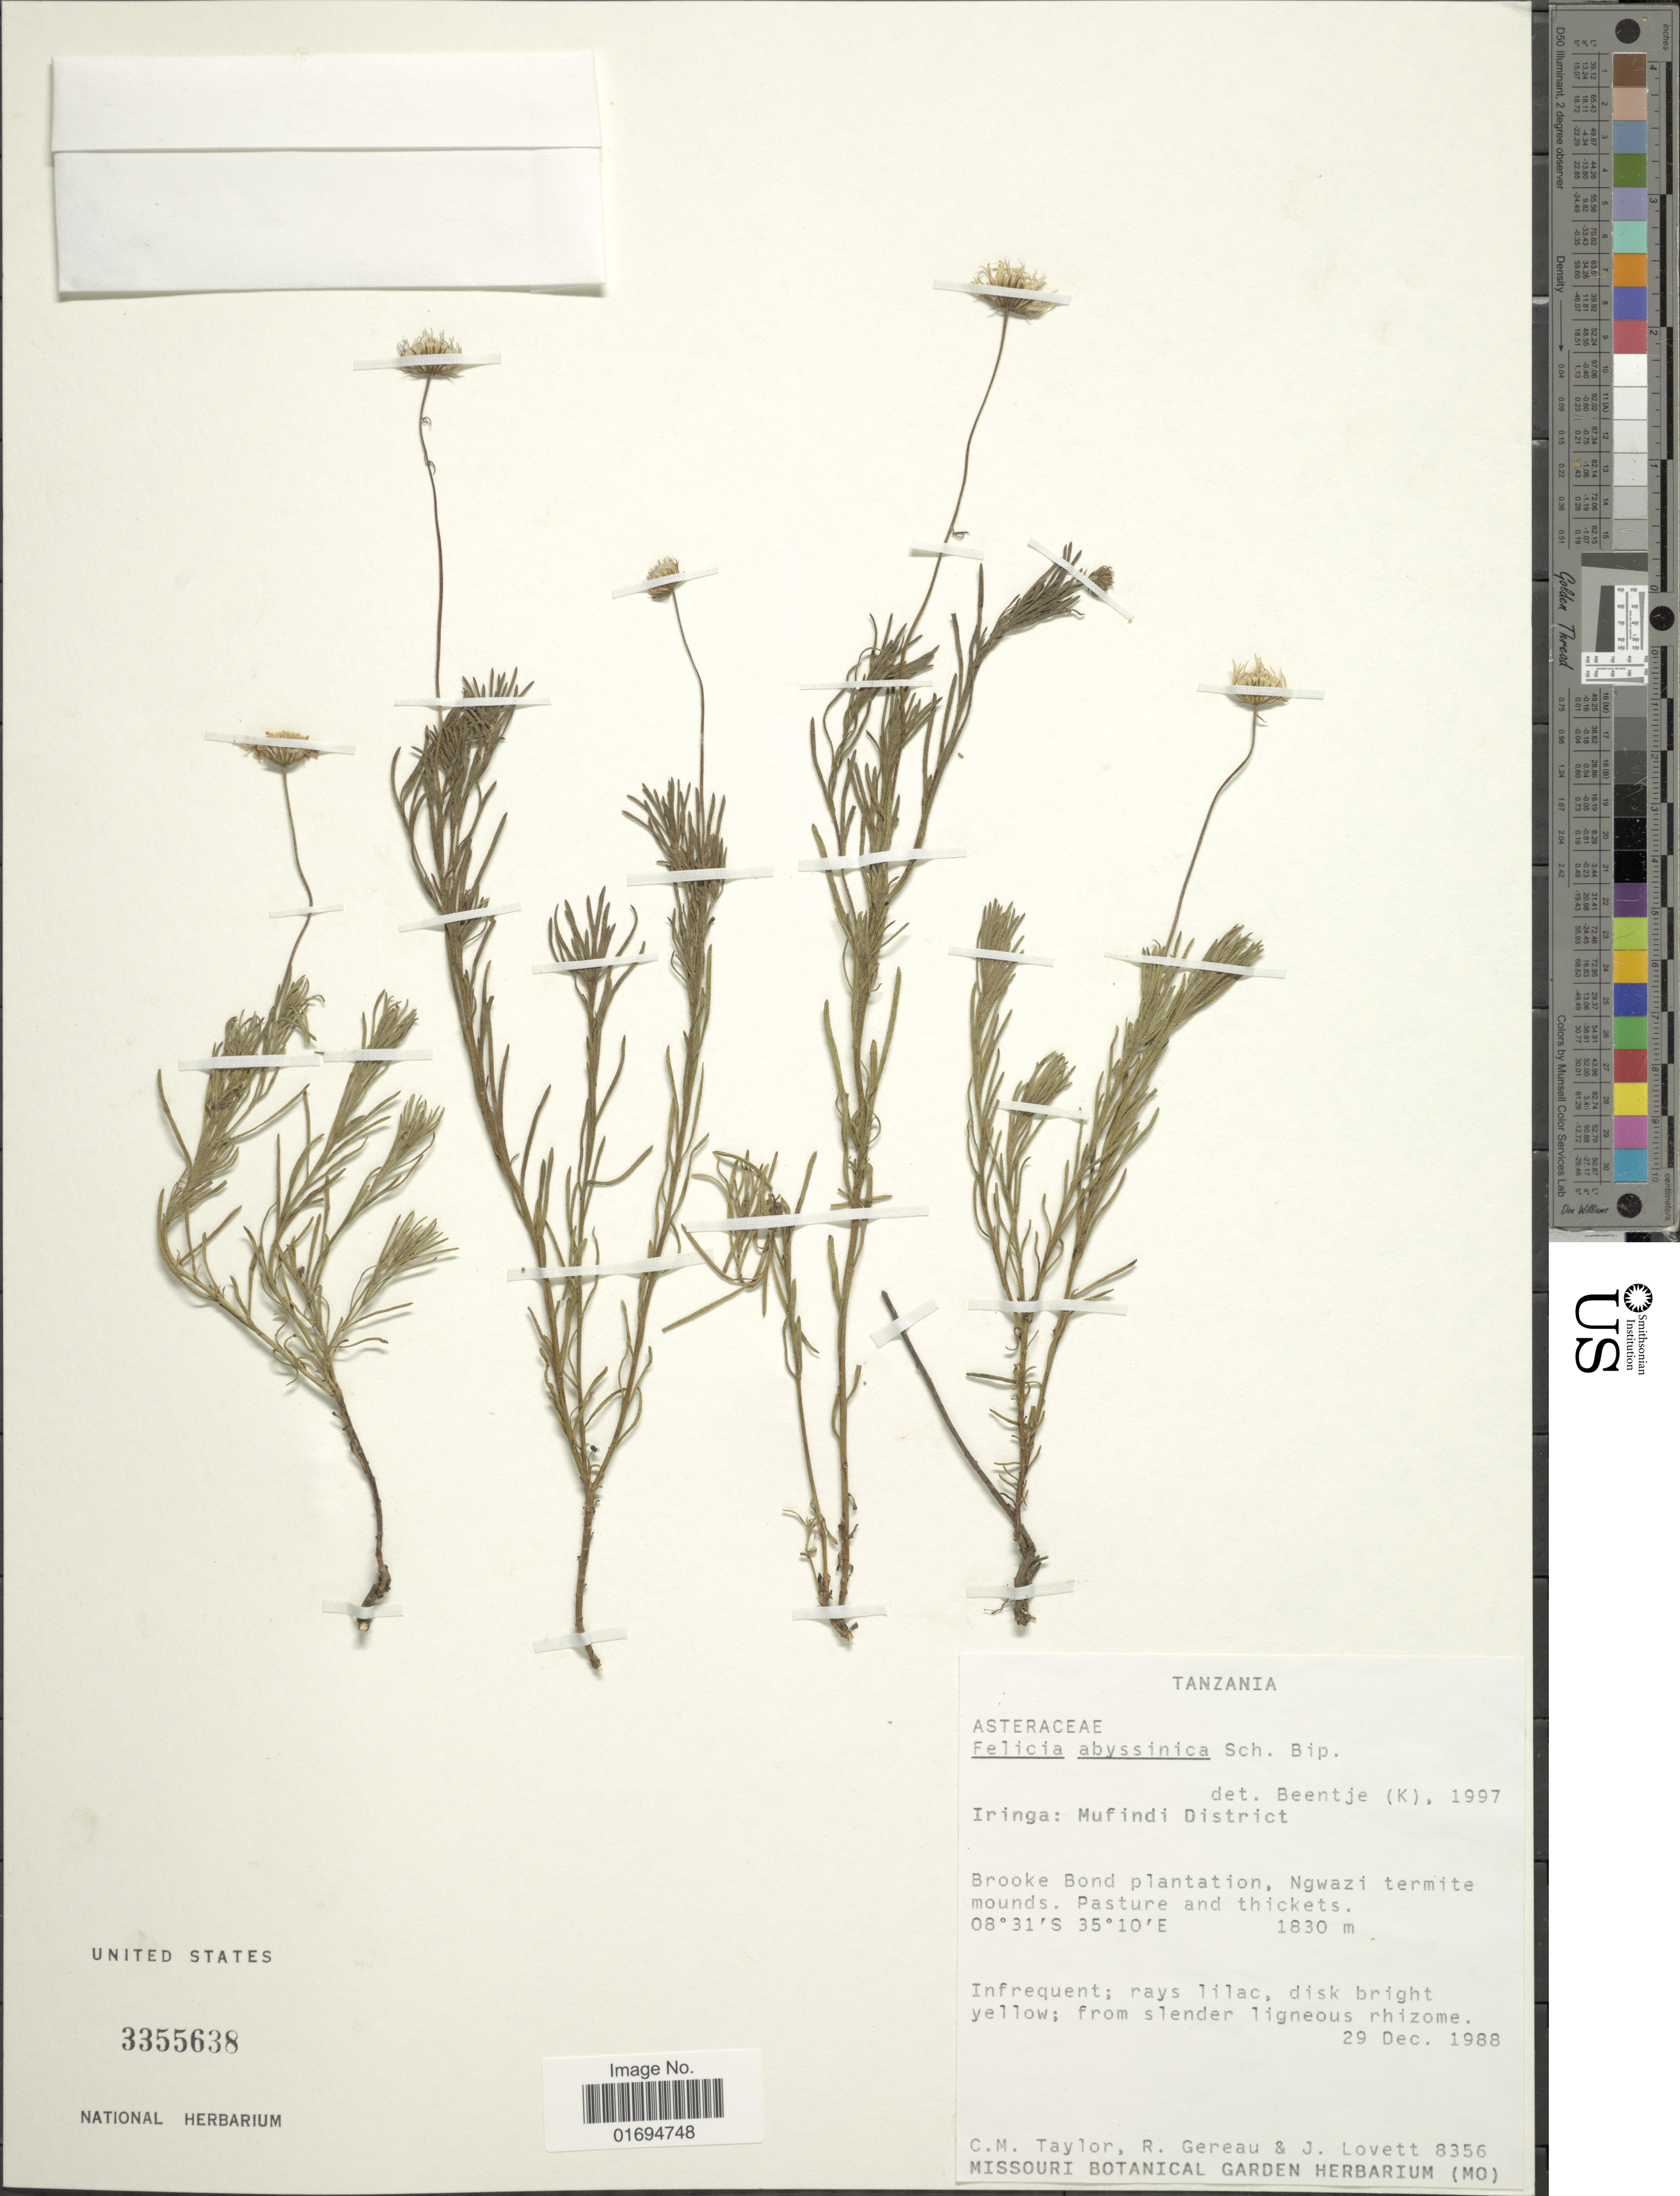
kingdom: Plantae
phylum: Tracheophyta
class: Magnoliopsida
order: Asterales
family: Asteraceae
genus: Felicia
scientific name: Felicia abyssinia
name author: Sch. Bip. ex A. Rich.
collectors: C. M. Taylor, R. Gereau & J. Lovett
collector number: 8356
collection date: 1988-12-29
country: Tanzania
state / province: Iringa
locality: Iringa: Mufindi District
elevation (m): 1830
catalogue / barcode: US 3355638